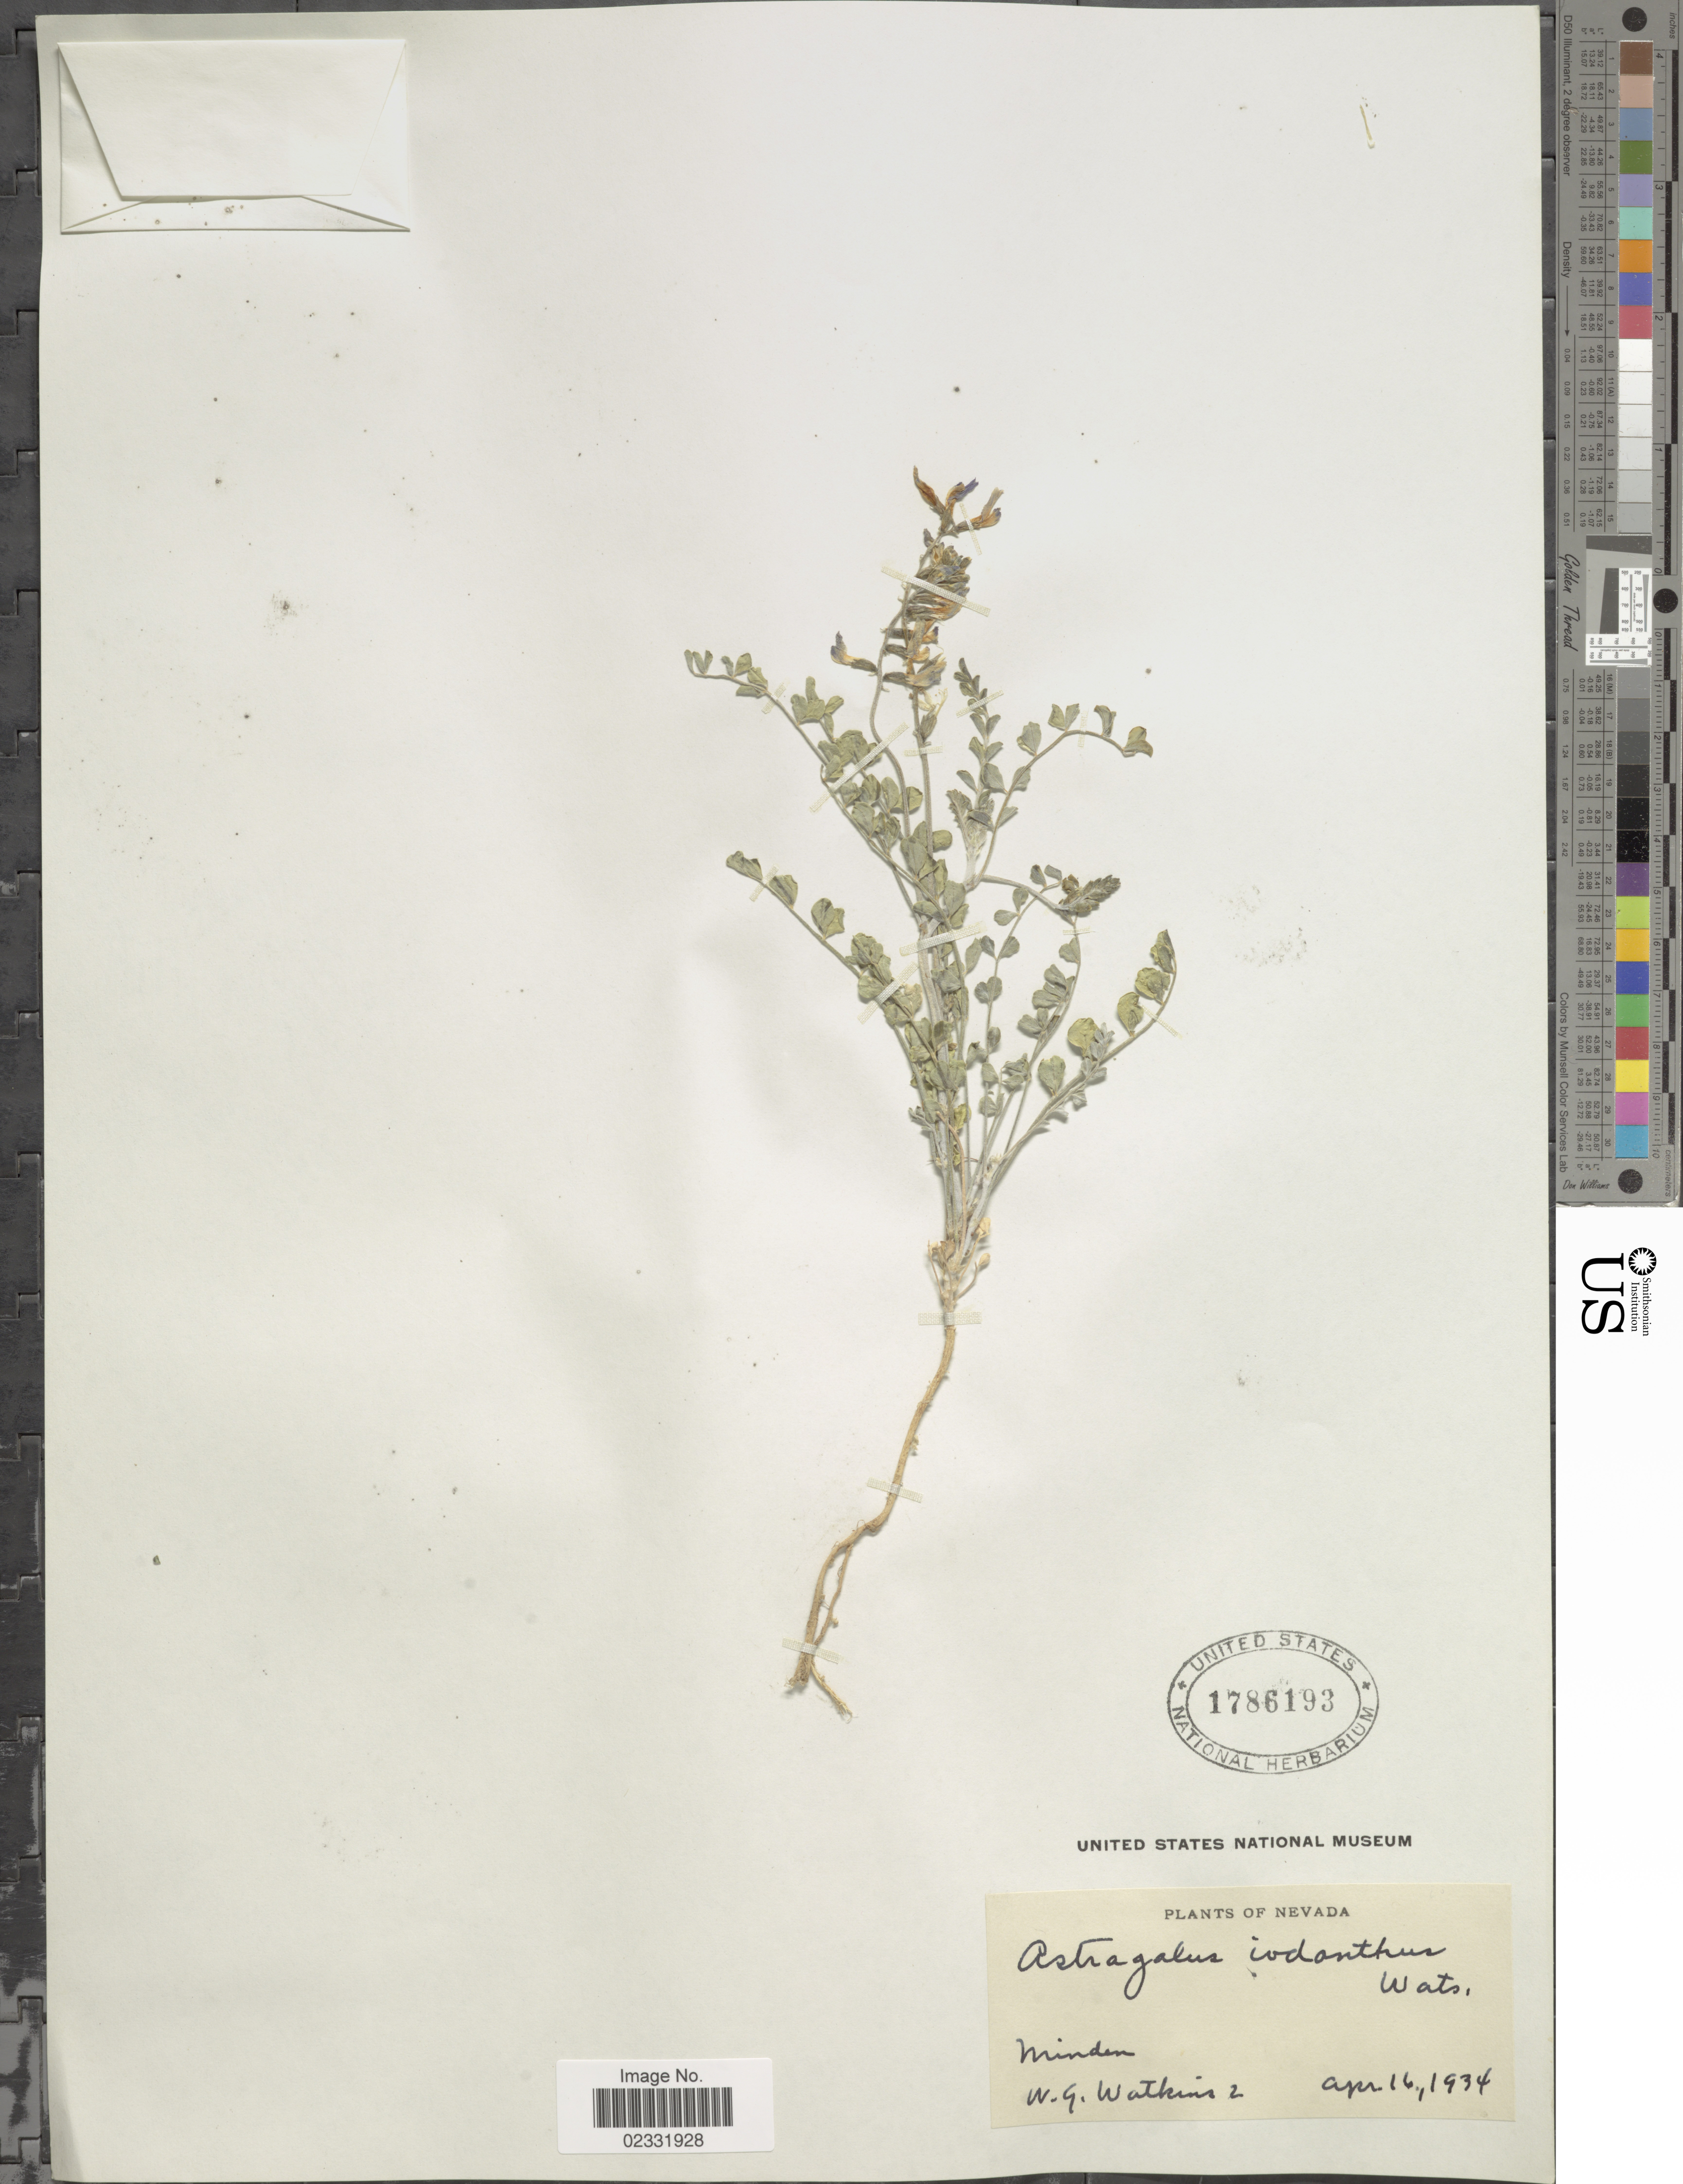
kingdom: Plantae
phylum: Tracheophyta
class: Magnoliopsida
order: Fabales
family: Fabaceae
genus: Astragalus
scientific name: Astragalus iodanthus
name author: S. Watson in C. King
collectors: W. Watkins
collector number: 2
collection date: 1934-04-16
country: United States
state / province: Nevada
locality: Minden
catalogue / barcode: US 1876193